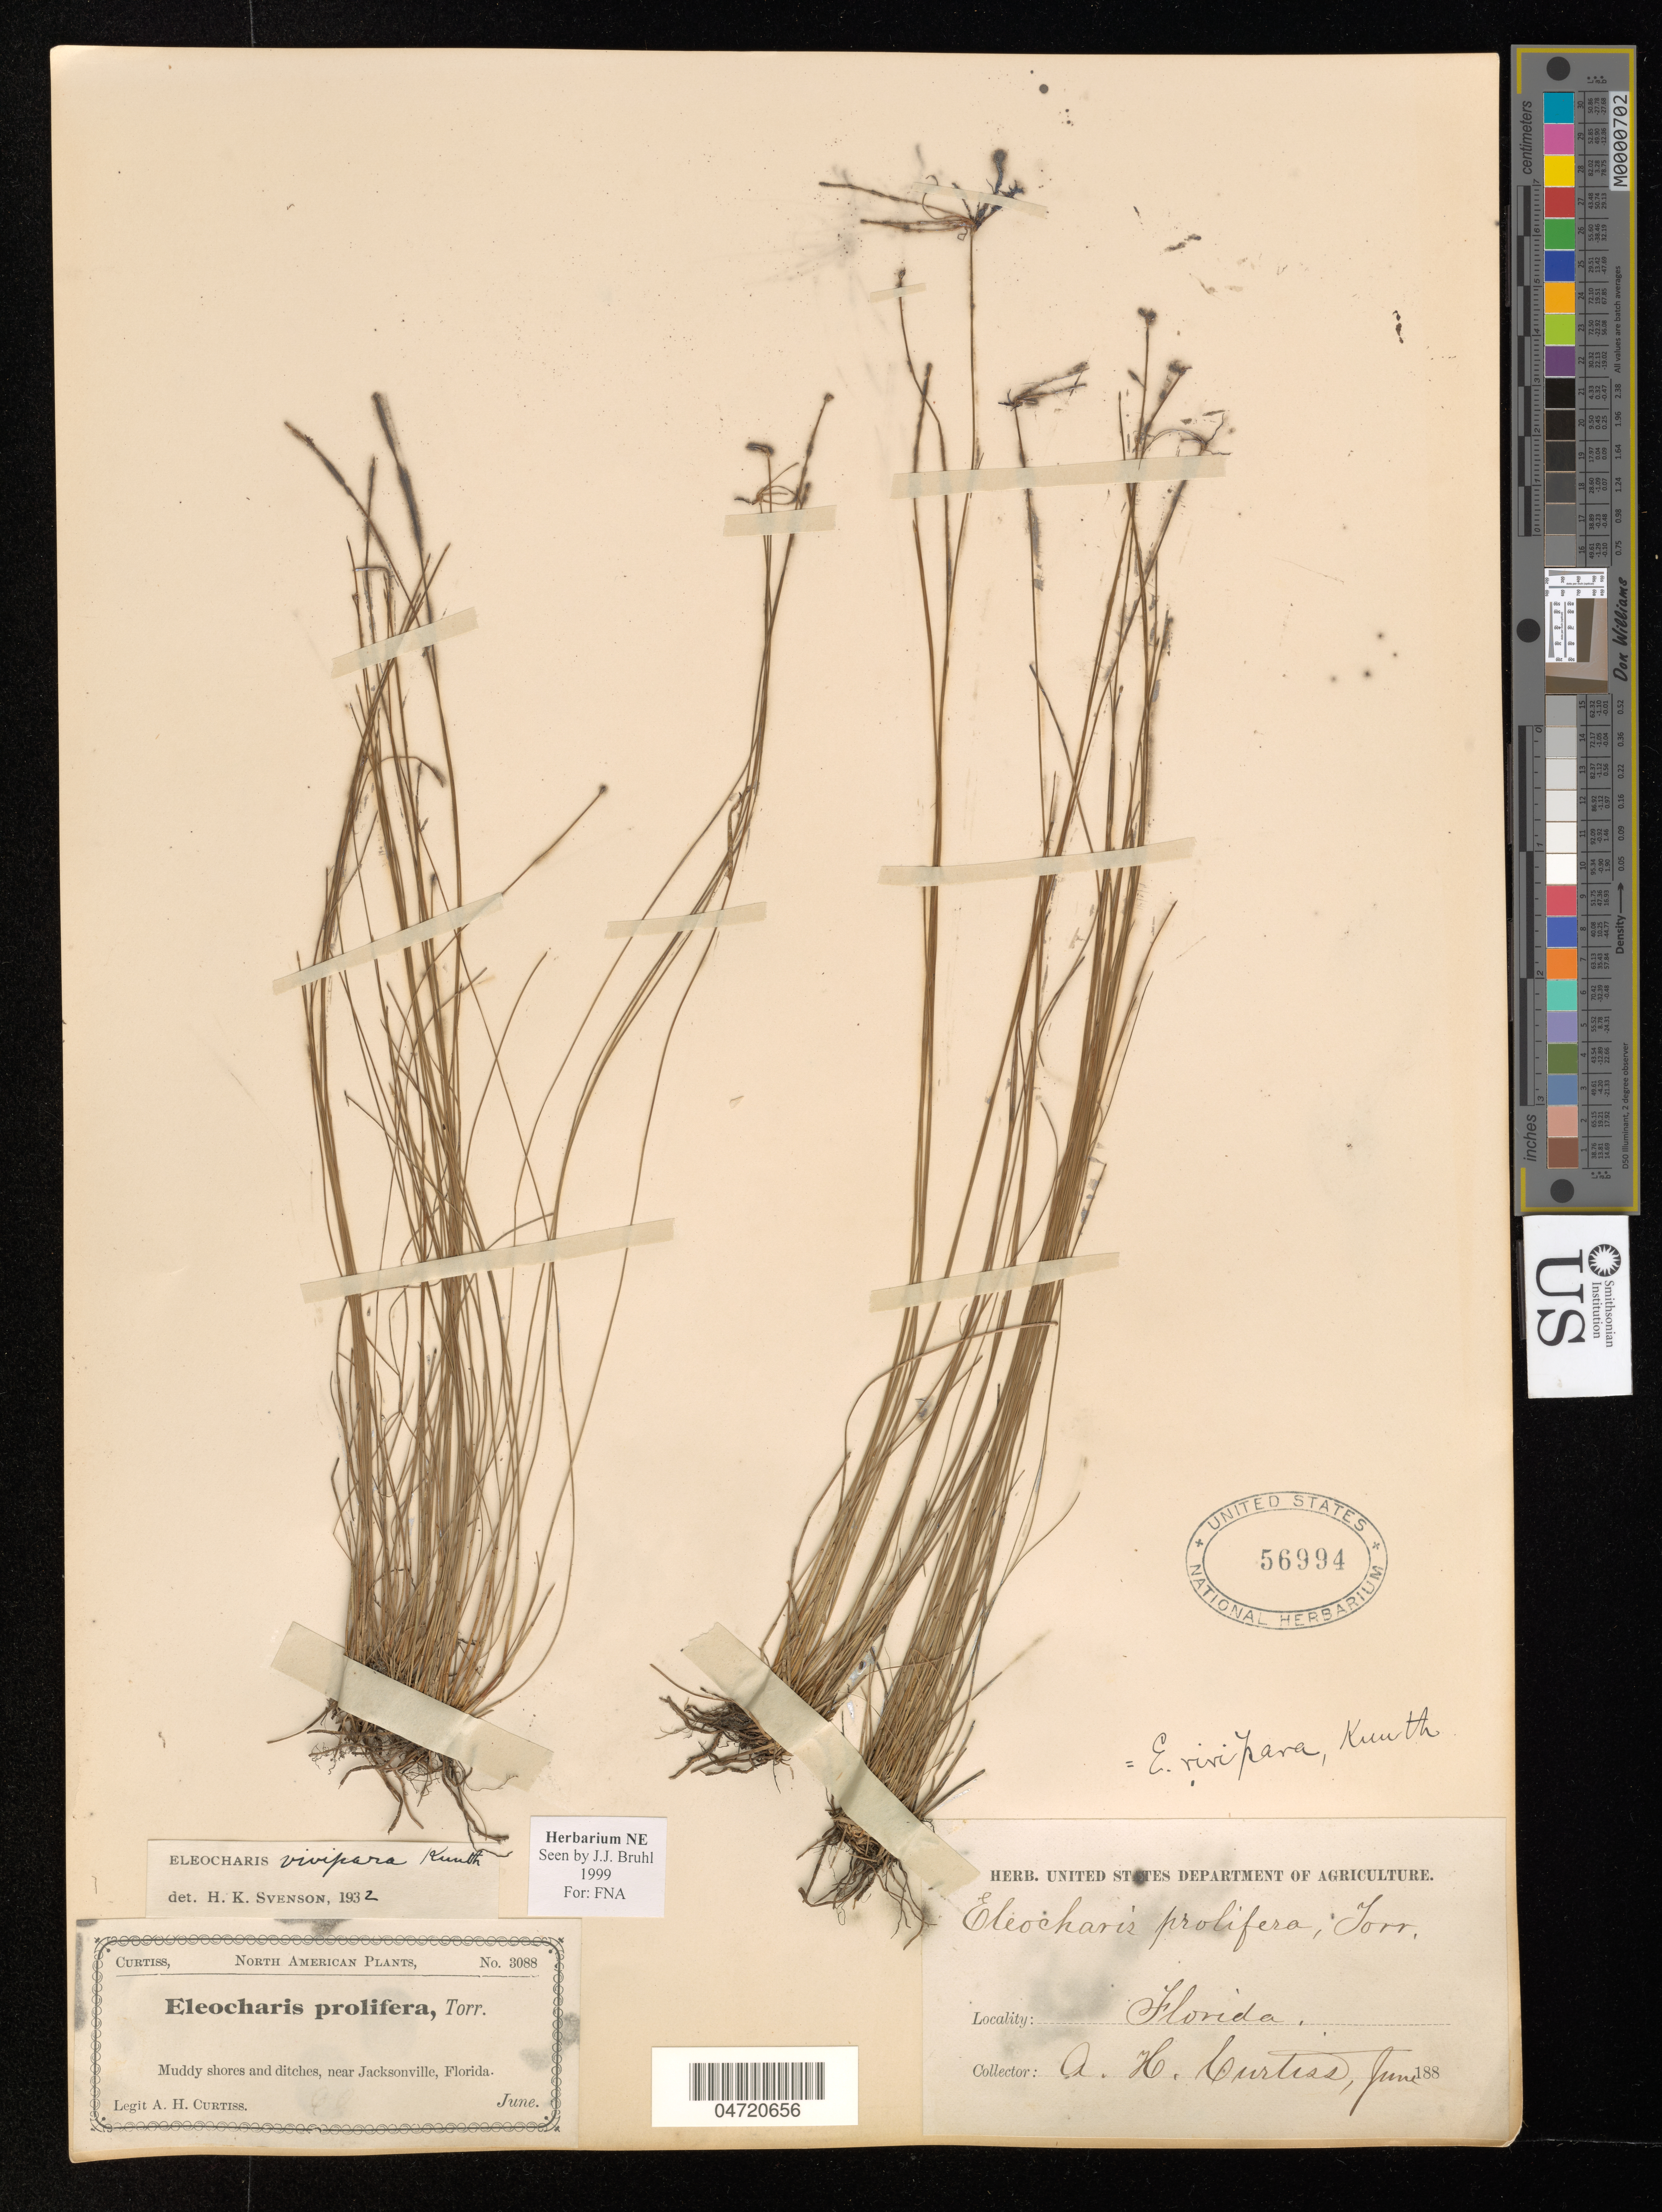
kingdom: Plantae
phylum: Tracheophyta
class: Liliopsida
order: Poales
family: Cyperaceae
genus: Eleocharis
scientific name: Eleocharis vivipara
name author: Link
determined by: Bruhl, J. J., (NE), University of New England (AUSTRALIA)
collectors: A. H. Curtiss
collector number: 3088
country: United States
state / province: Florida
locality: near Jacksonville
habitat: Muddy shores and ditches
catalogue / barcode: US 56994